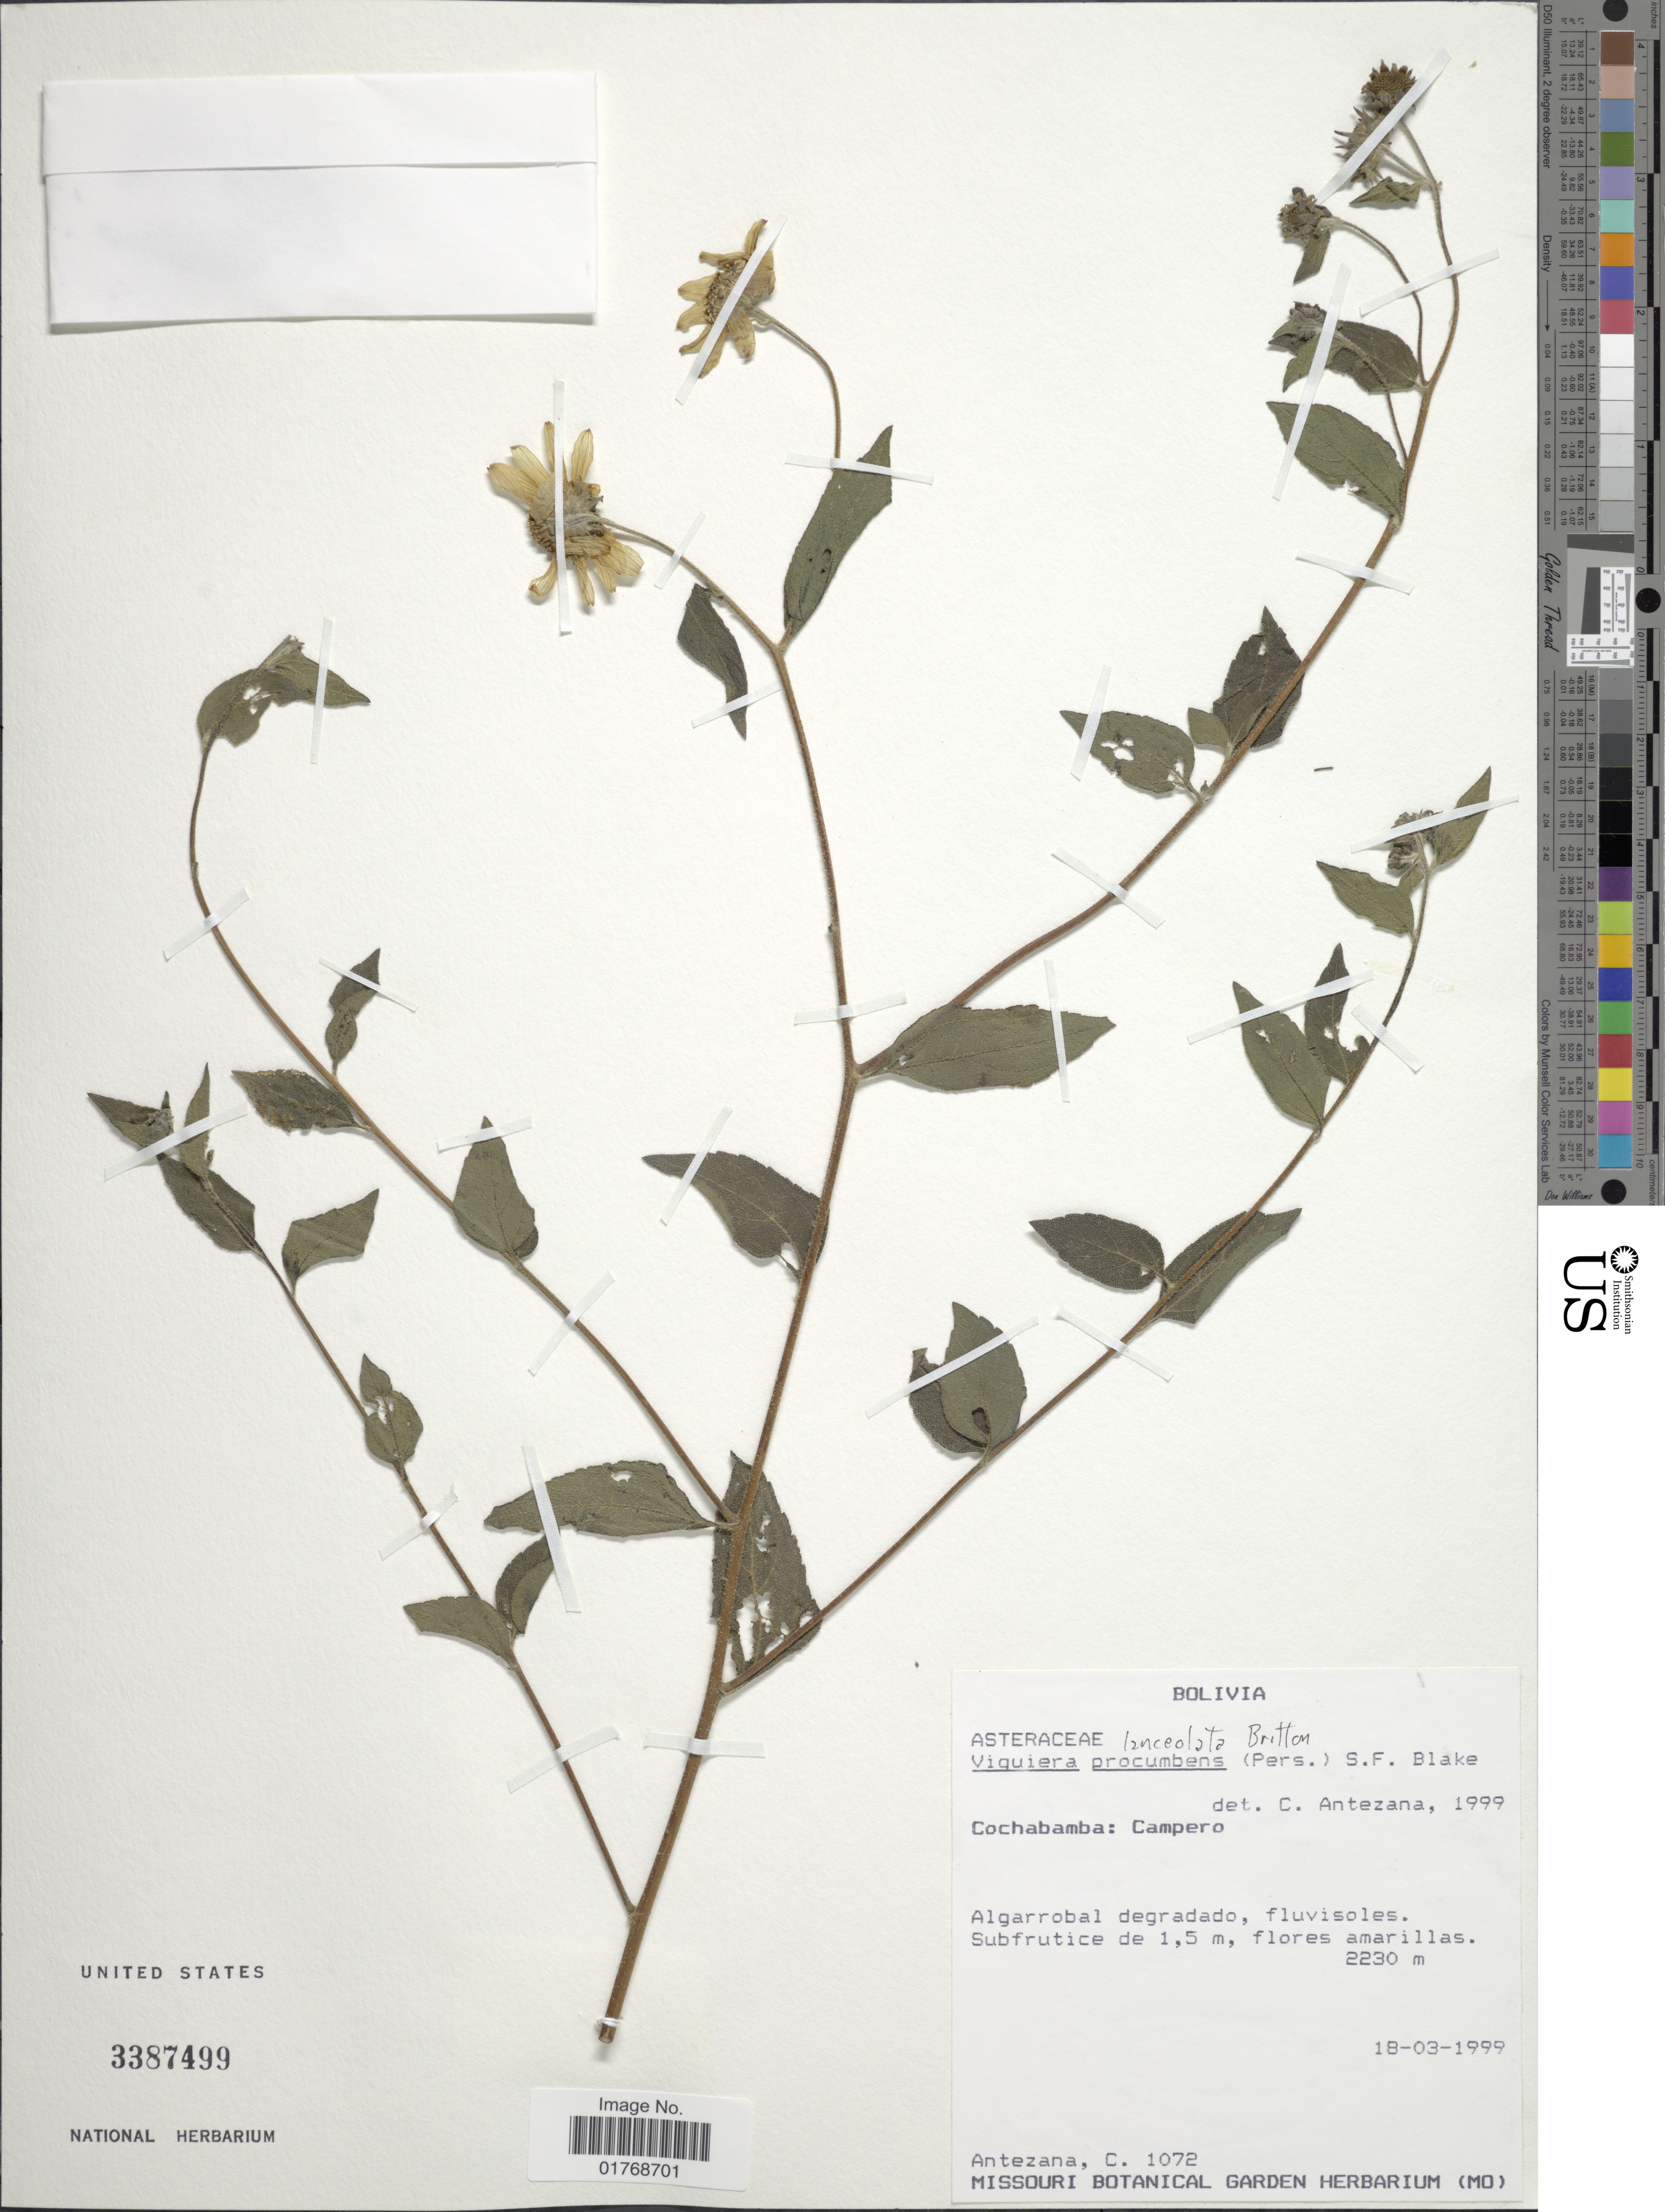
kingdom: Plantae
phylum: Tracheophyta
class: Magnoliopsida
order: Asterales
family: Asteraceae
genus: Viguiera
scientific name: Viguiera laciniata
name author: A. Gray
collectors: C. Antezana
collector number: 1072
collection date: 1999-03-18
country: Bolivia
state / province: Cochabamba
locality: Cochabamba: Campero. Algarrobal degradado, fluvisoles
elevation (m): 2230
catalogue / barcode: US 3387499